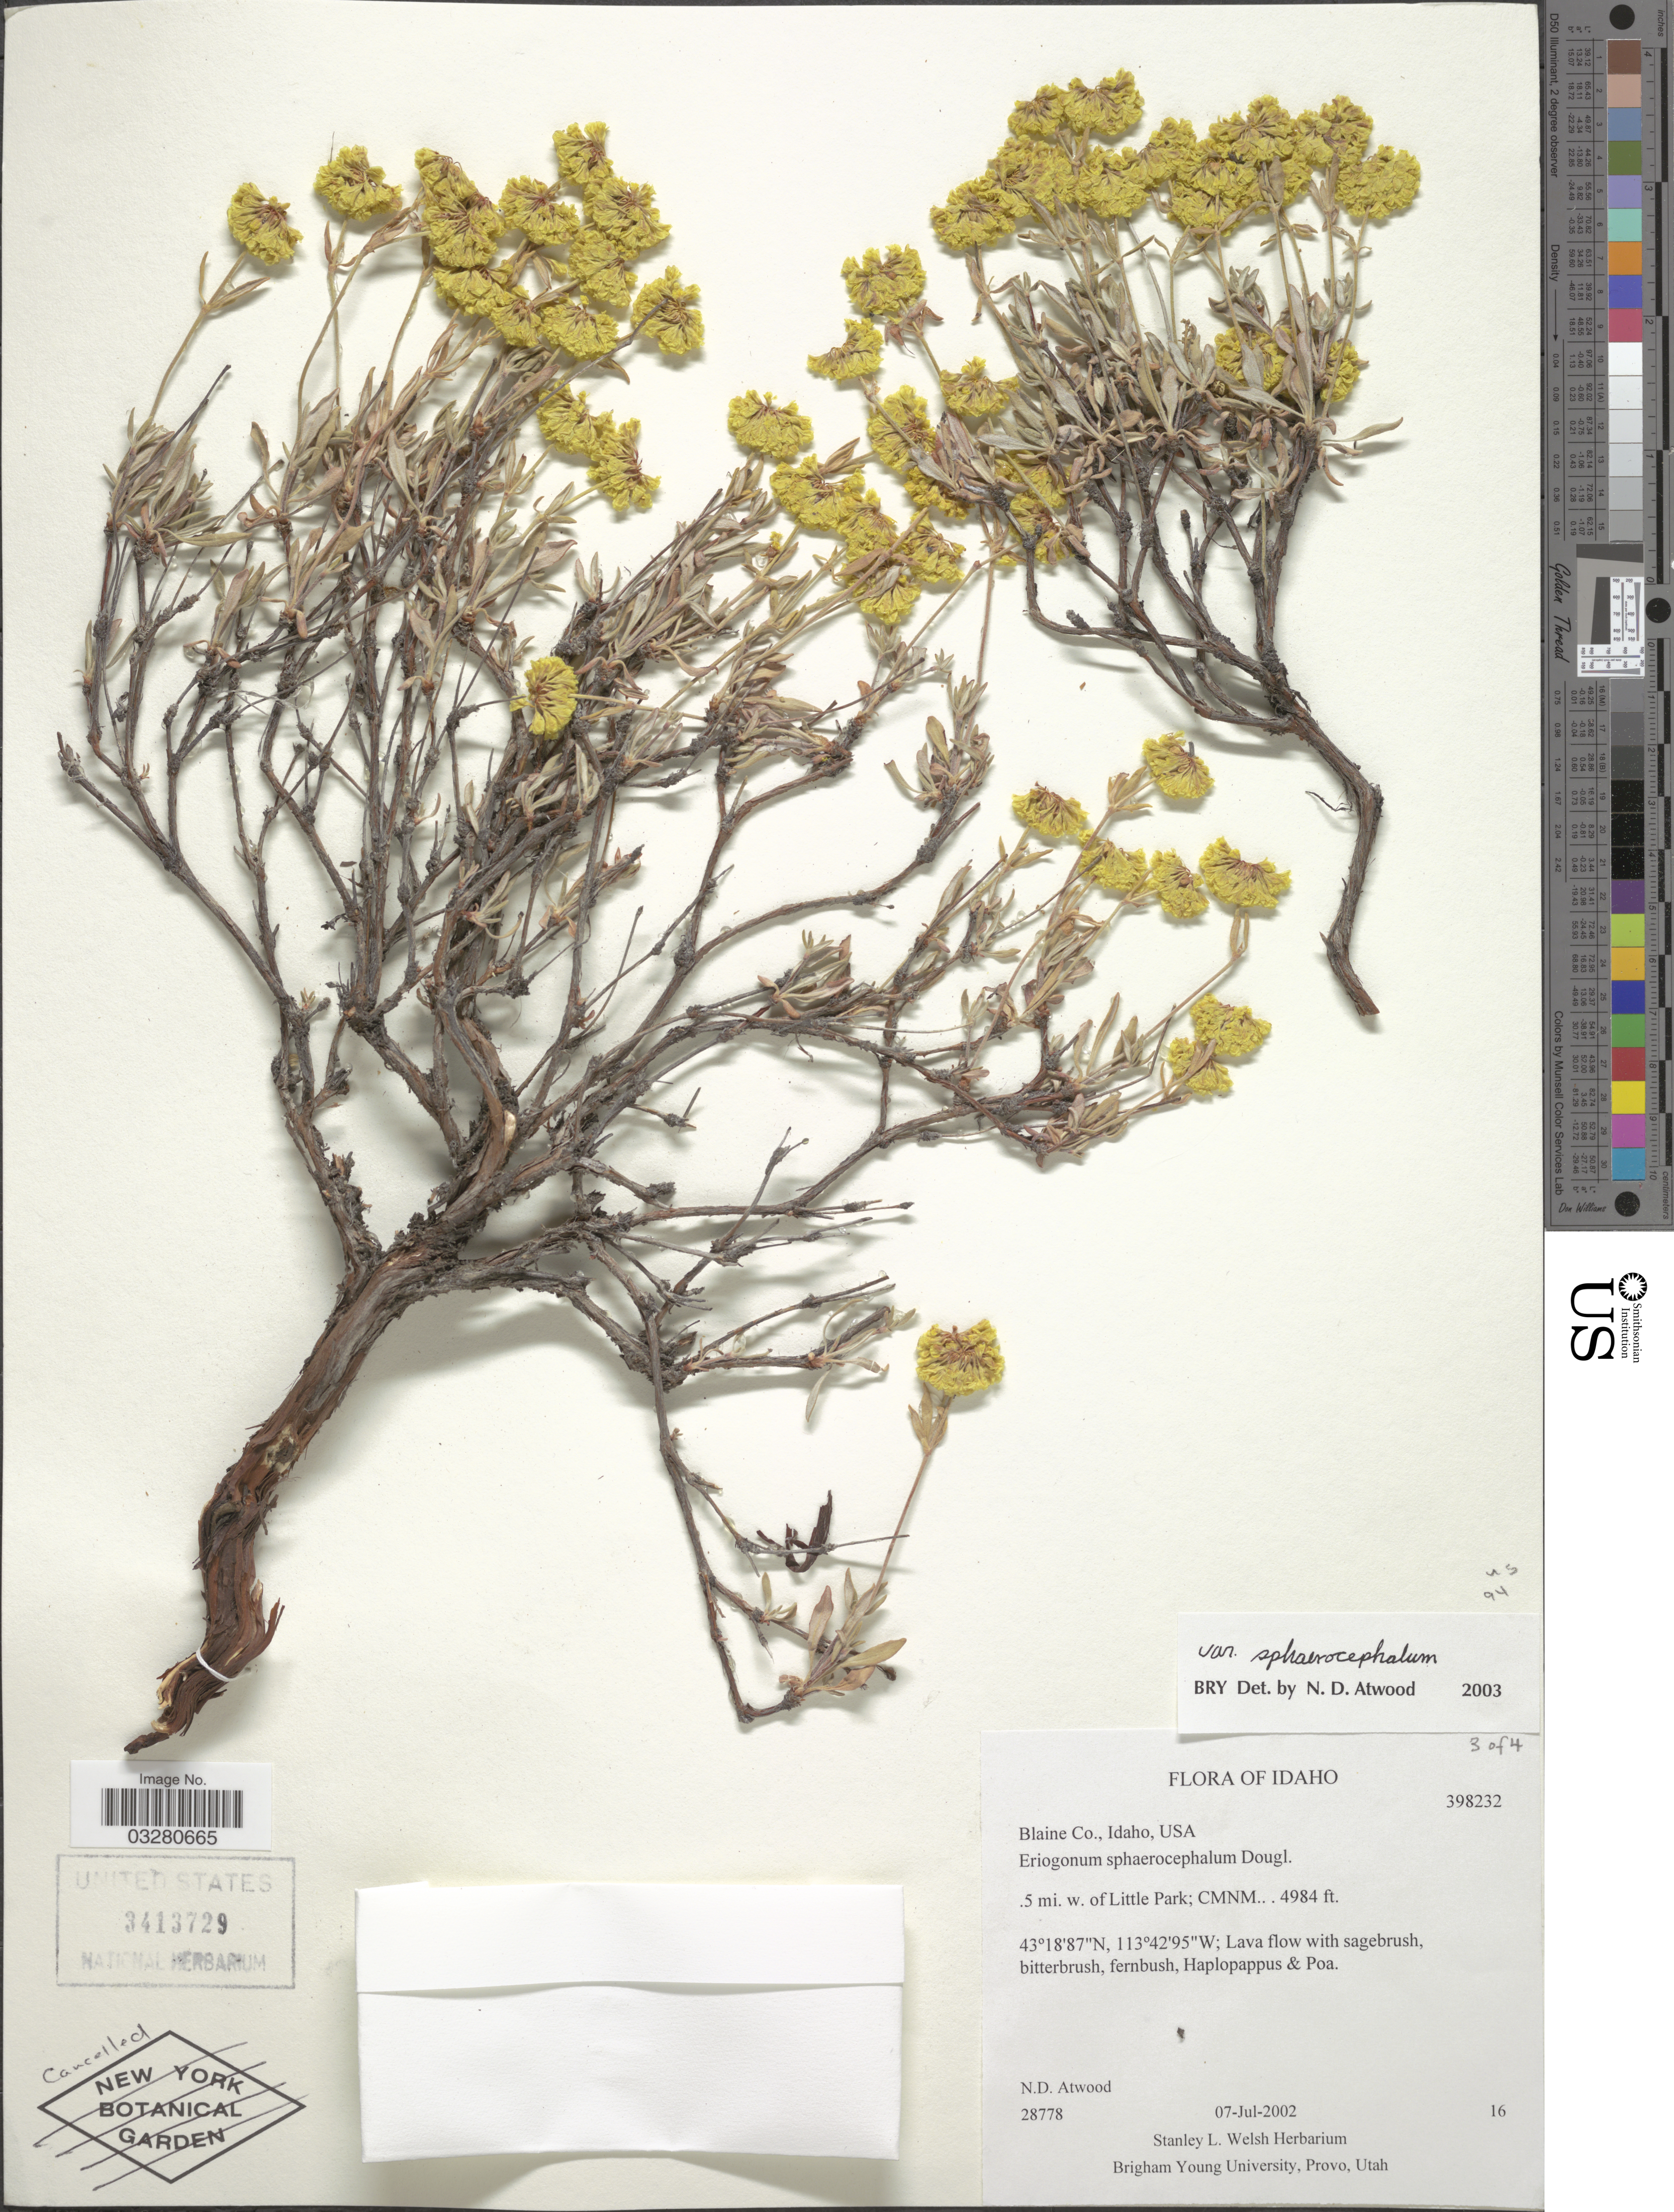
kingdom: Plantae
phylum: Tracheophyta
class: Magnoliopsida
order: Caryophyllales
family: Polygonaceae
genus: Eriogonum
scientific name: Eriogonum sphaerocephalum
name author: Benth. & Douglas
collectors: N. Atwood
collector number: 28778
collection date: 2002-07-07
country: United States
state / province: Idaho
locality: Blaine Co. 5 mi. w. of Little Park; CMNM.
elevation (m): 1519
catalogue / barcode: US 3413729